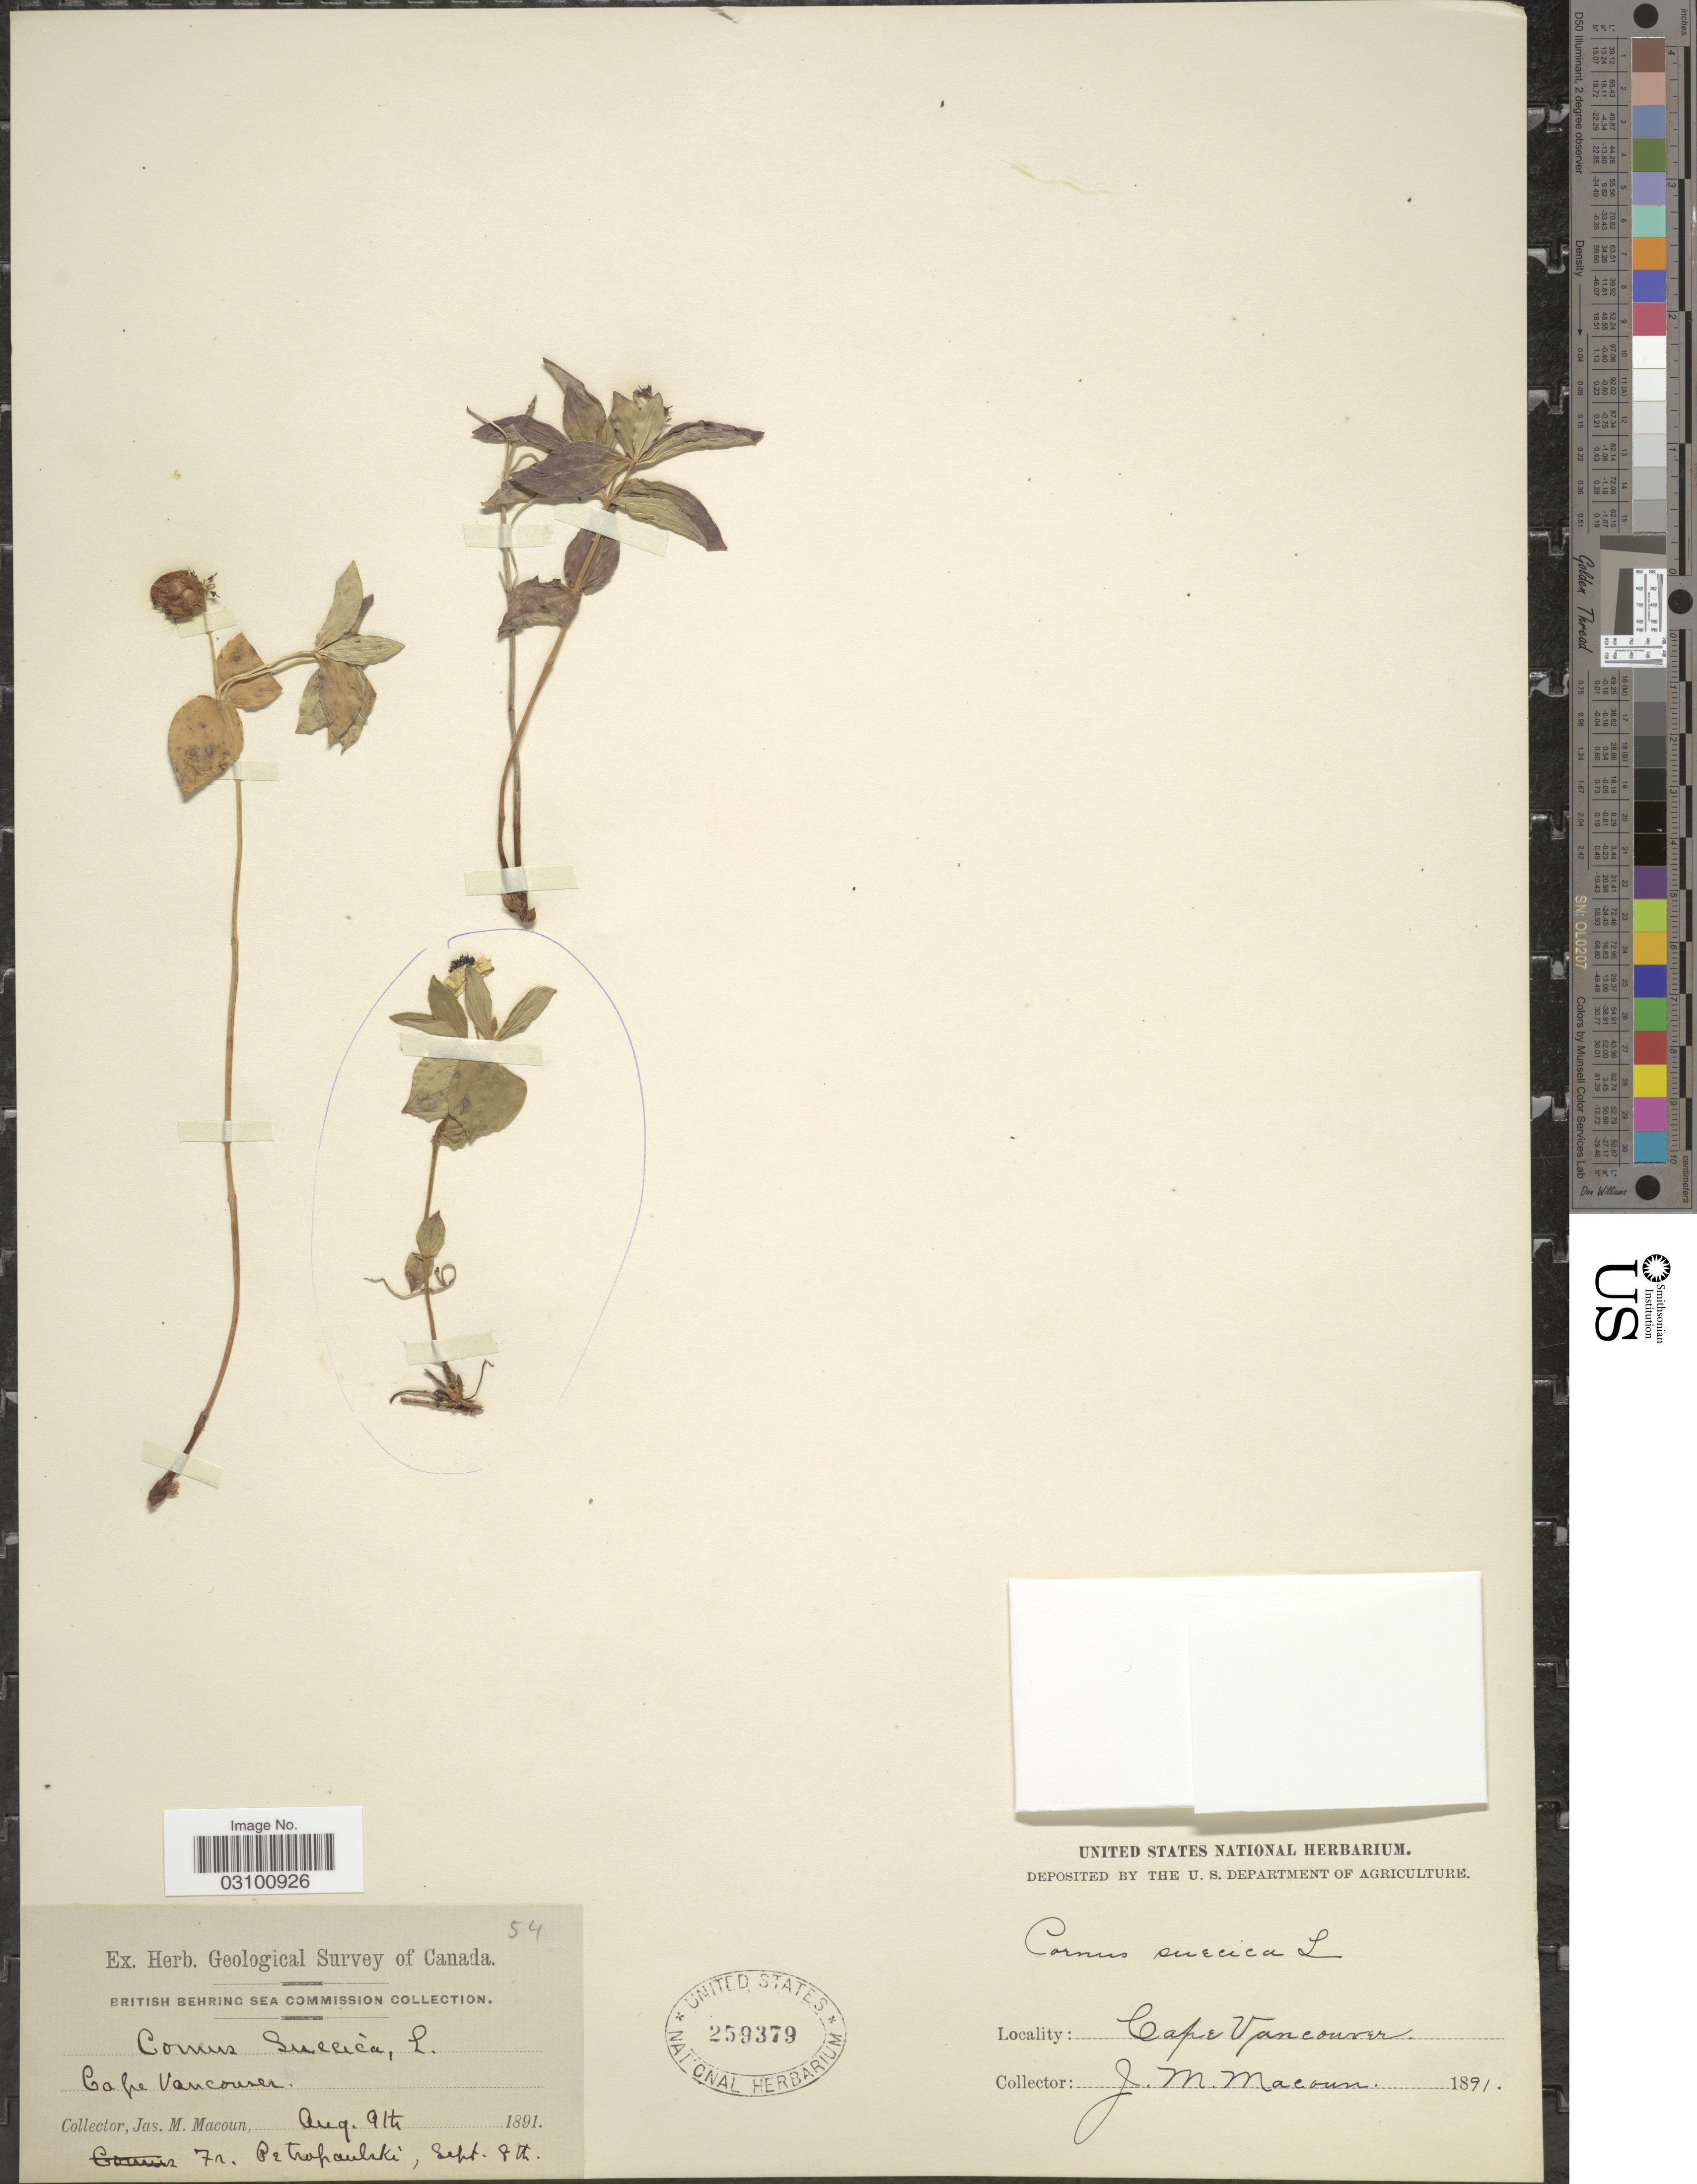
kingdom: Plantae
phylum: Tracheophyta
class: Magnoliopsida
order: Cornales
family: Cornaceae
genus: Cornus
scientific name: Cornus suecica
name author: L.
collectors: J. M. Macoun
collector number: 54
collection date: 1891-08-09/1891-09-08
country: United States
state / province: Alaska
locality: Cape Vancouver.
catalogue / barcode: US 259379